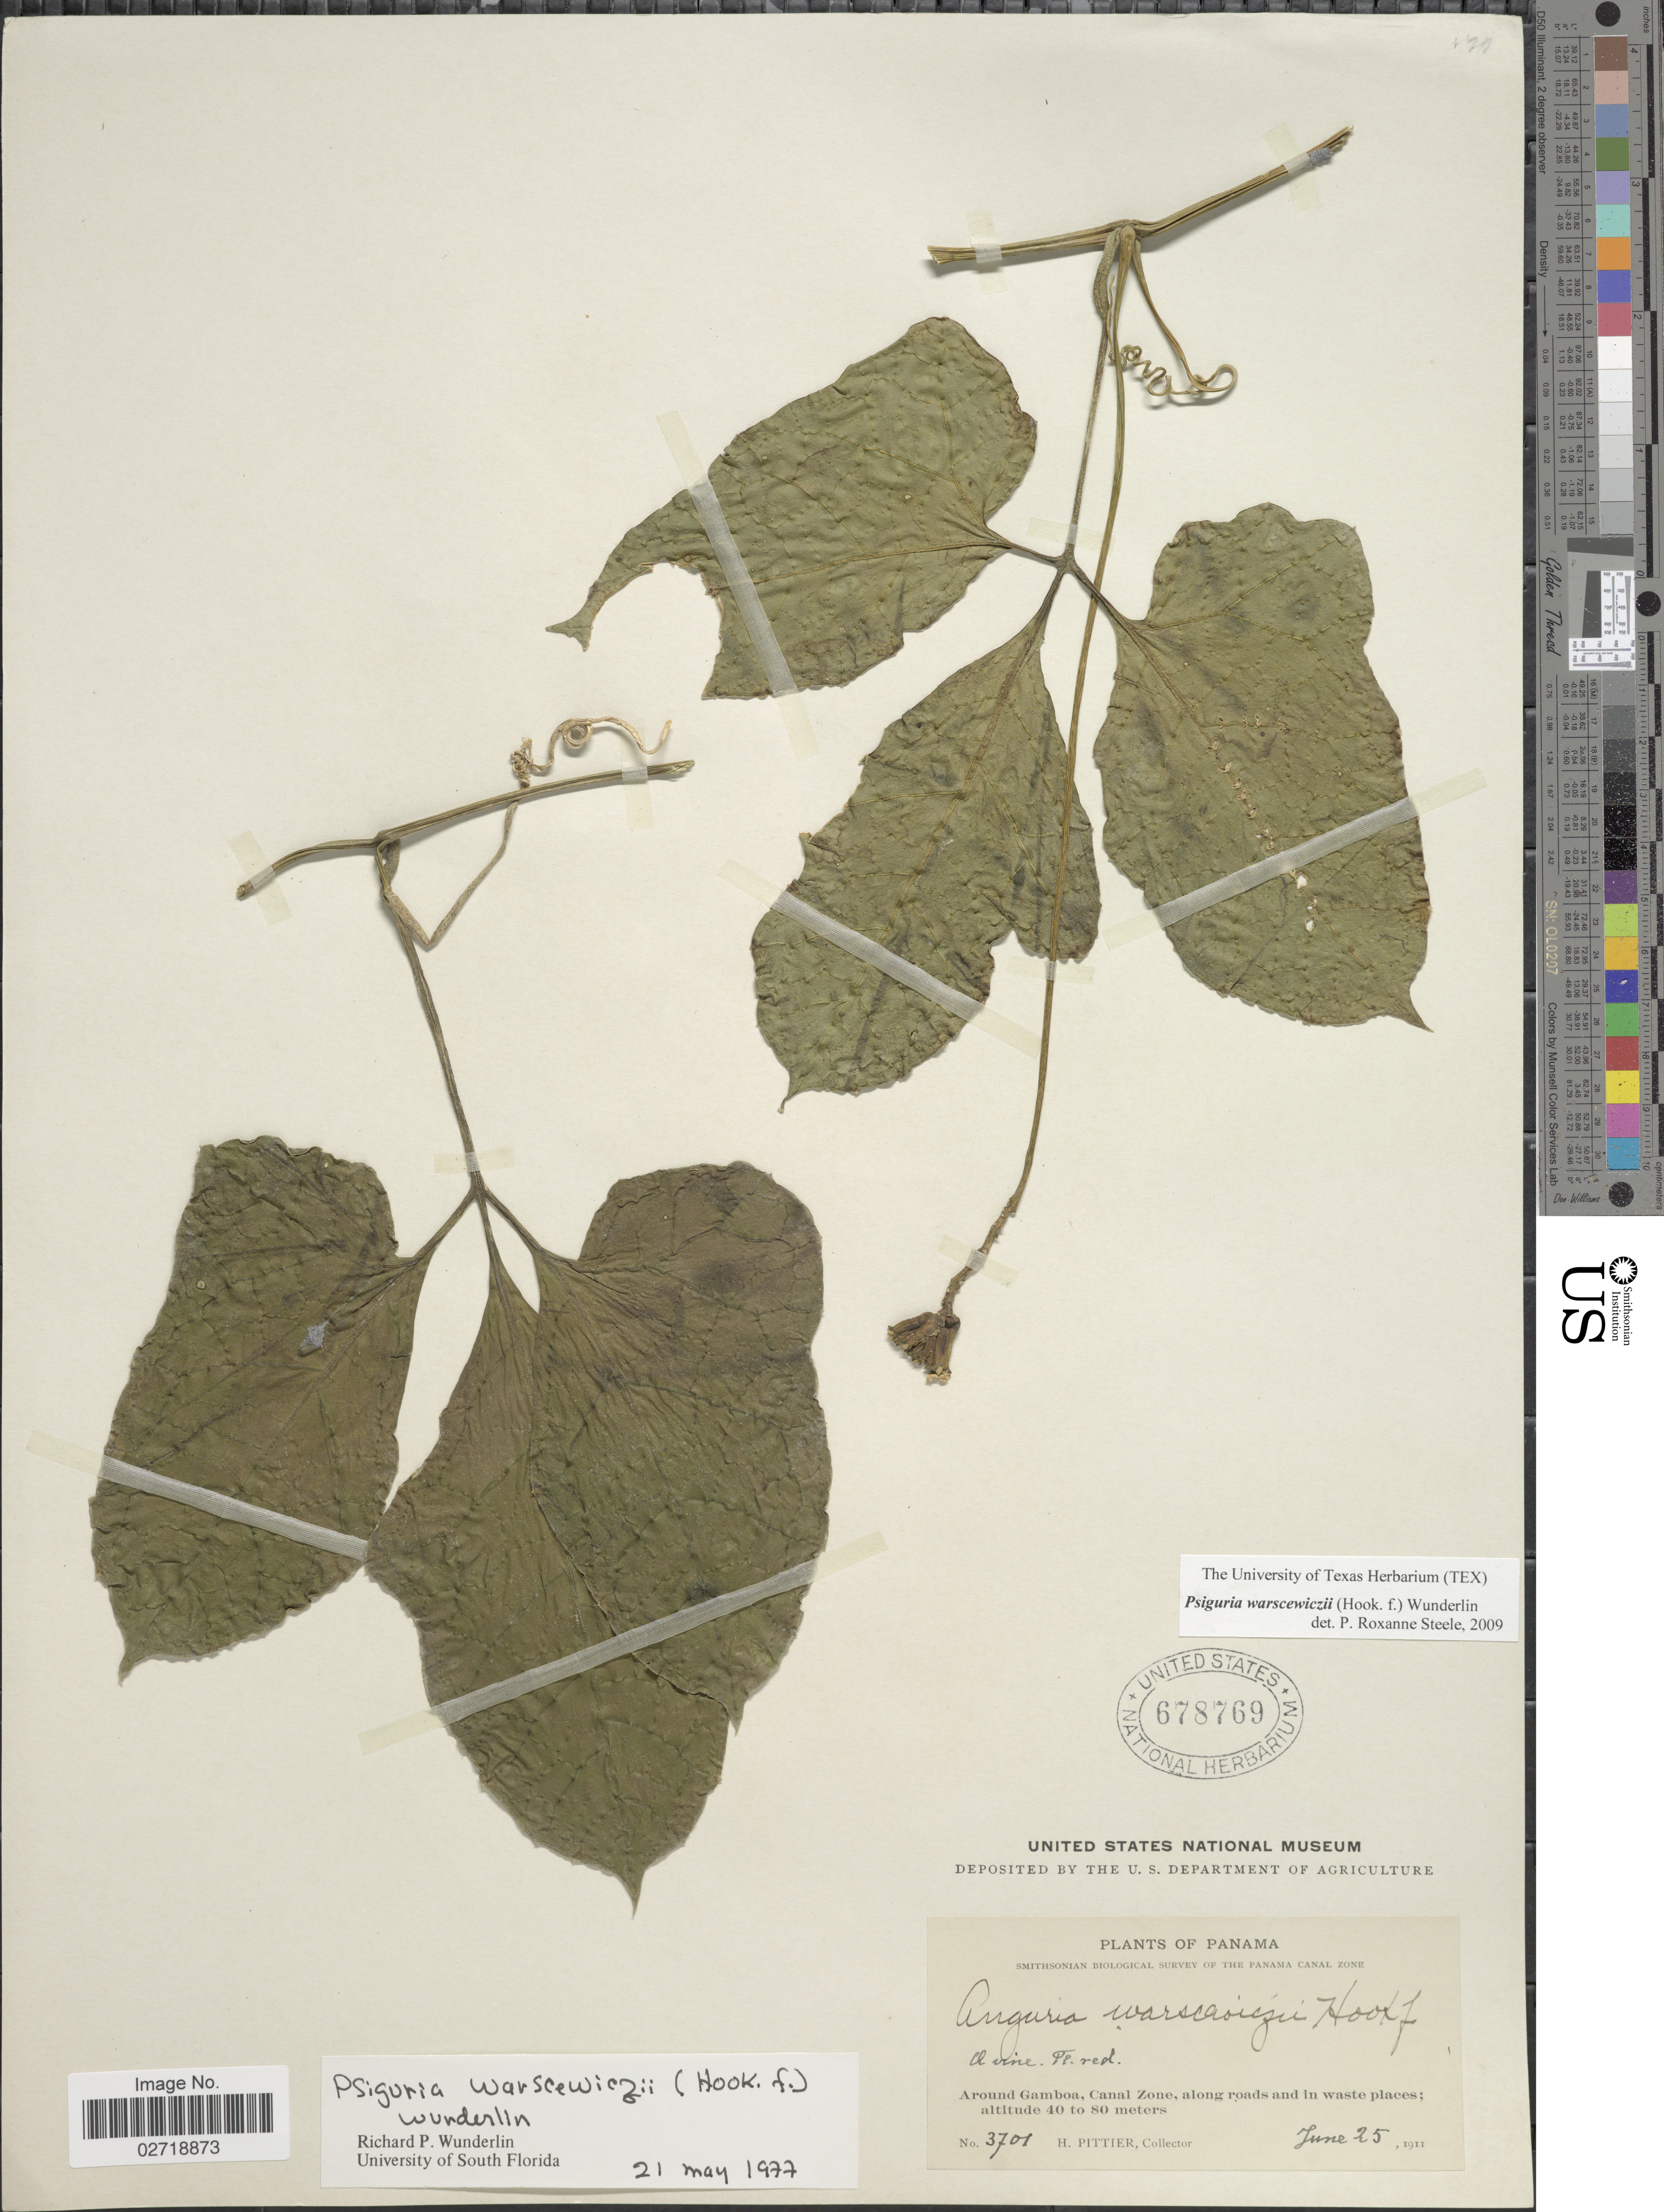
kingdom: Plantae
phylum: Tracheophyta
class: Magnoliopsida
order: Cucurbitales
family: Cucurbitaceae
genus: Psiguria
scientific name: Psiguria warscewiczii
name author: (Hook. f.) Wunderlin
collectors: H. F. Pittier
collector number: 3701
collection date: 1911-06-25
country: Panama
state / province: Colón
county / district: Canal Zone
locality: Around Gamboa, Canal Zone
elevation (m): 40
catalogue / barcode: US 678769